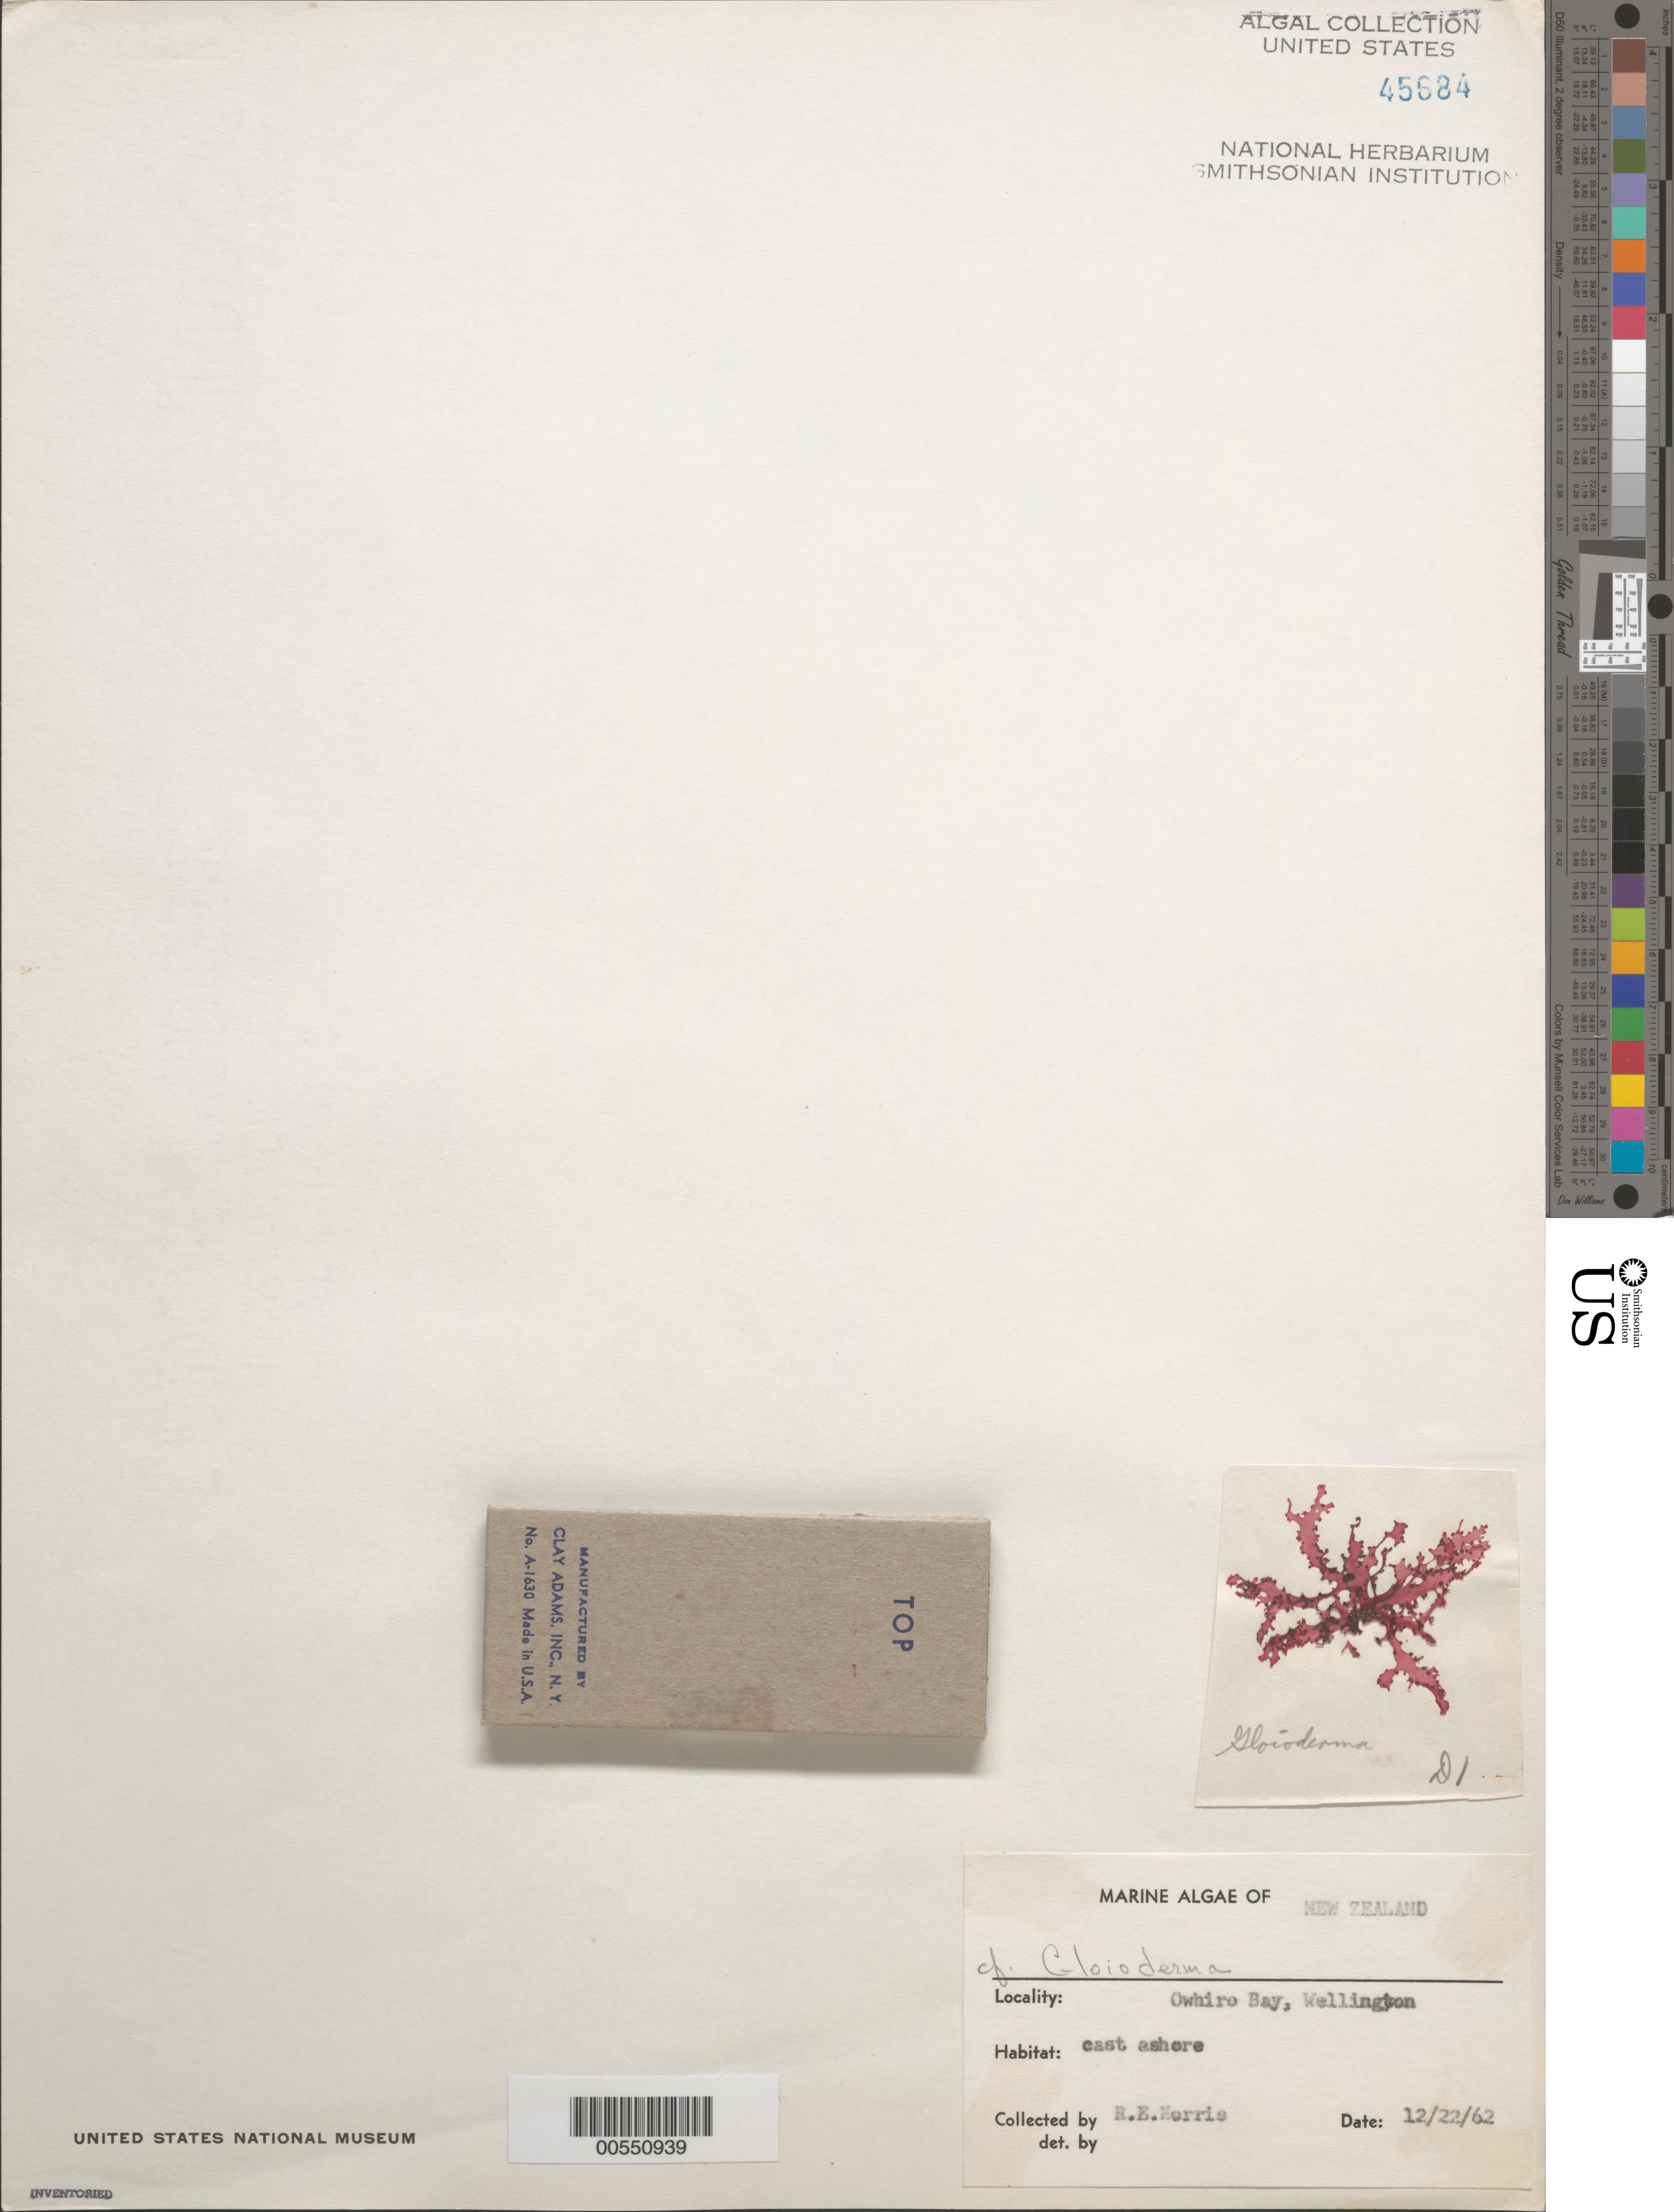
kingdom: Plantae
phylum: Rhodophyta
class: Florideophyceae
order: Rhodymeniales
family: Faucheaceae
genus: Gloioderma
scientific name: Gloioderma sp.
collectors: R. E. Norris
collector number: D1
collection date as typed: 22 Dec 1962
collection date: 1962-12-22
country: New Zealand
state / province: Wellington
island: North Island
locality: Owhiro Bay, Wellington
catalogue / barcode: US 45684